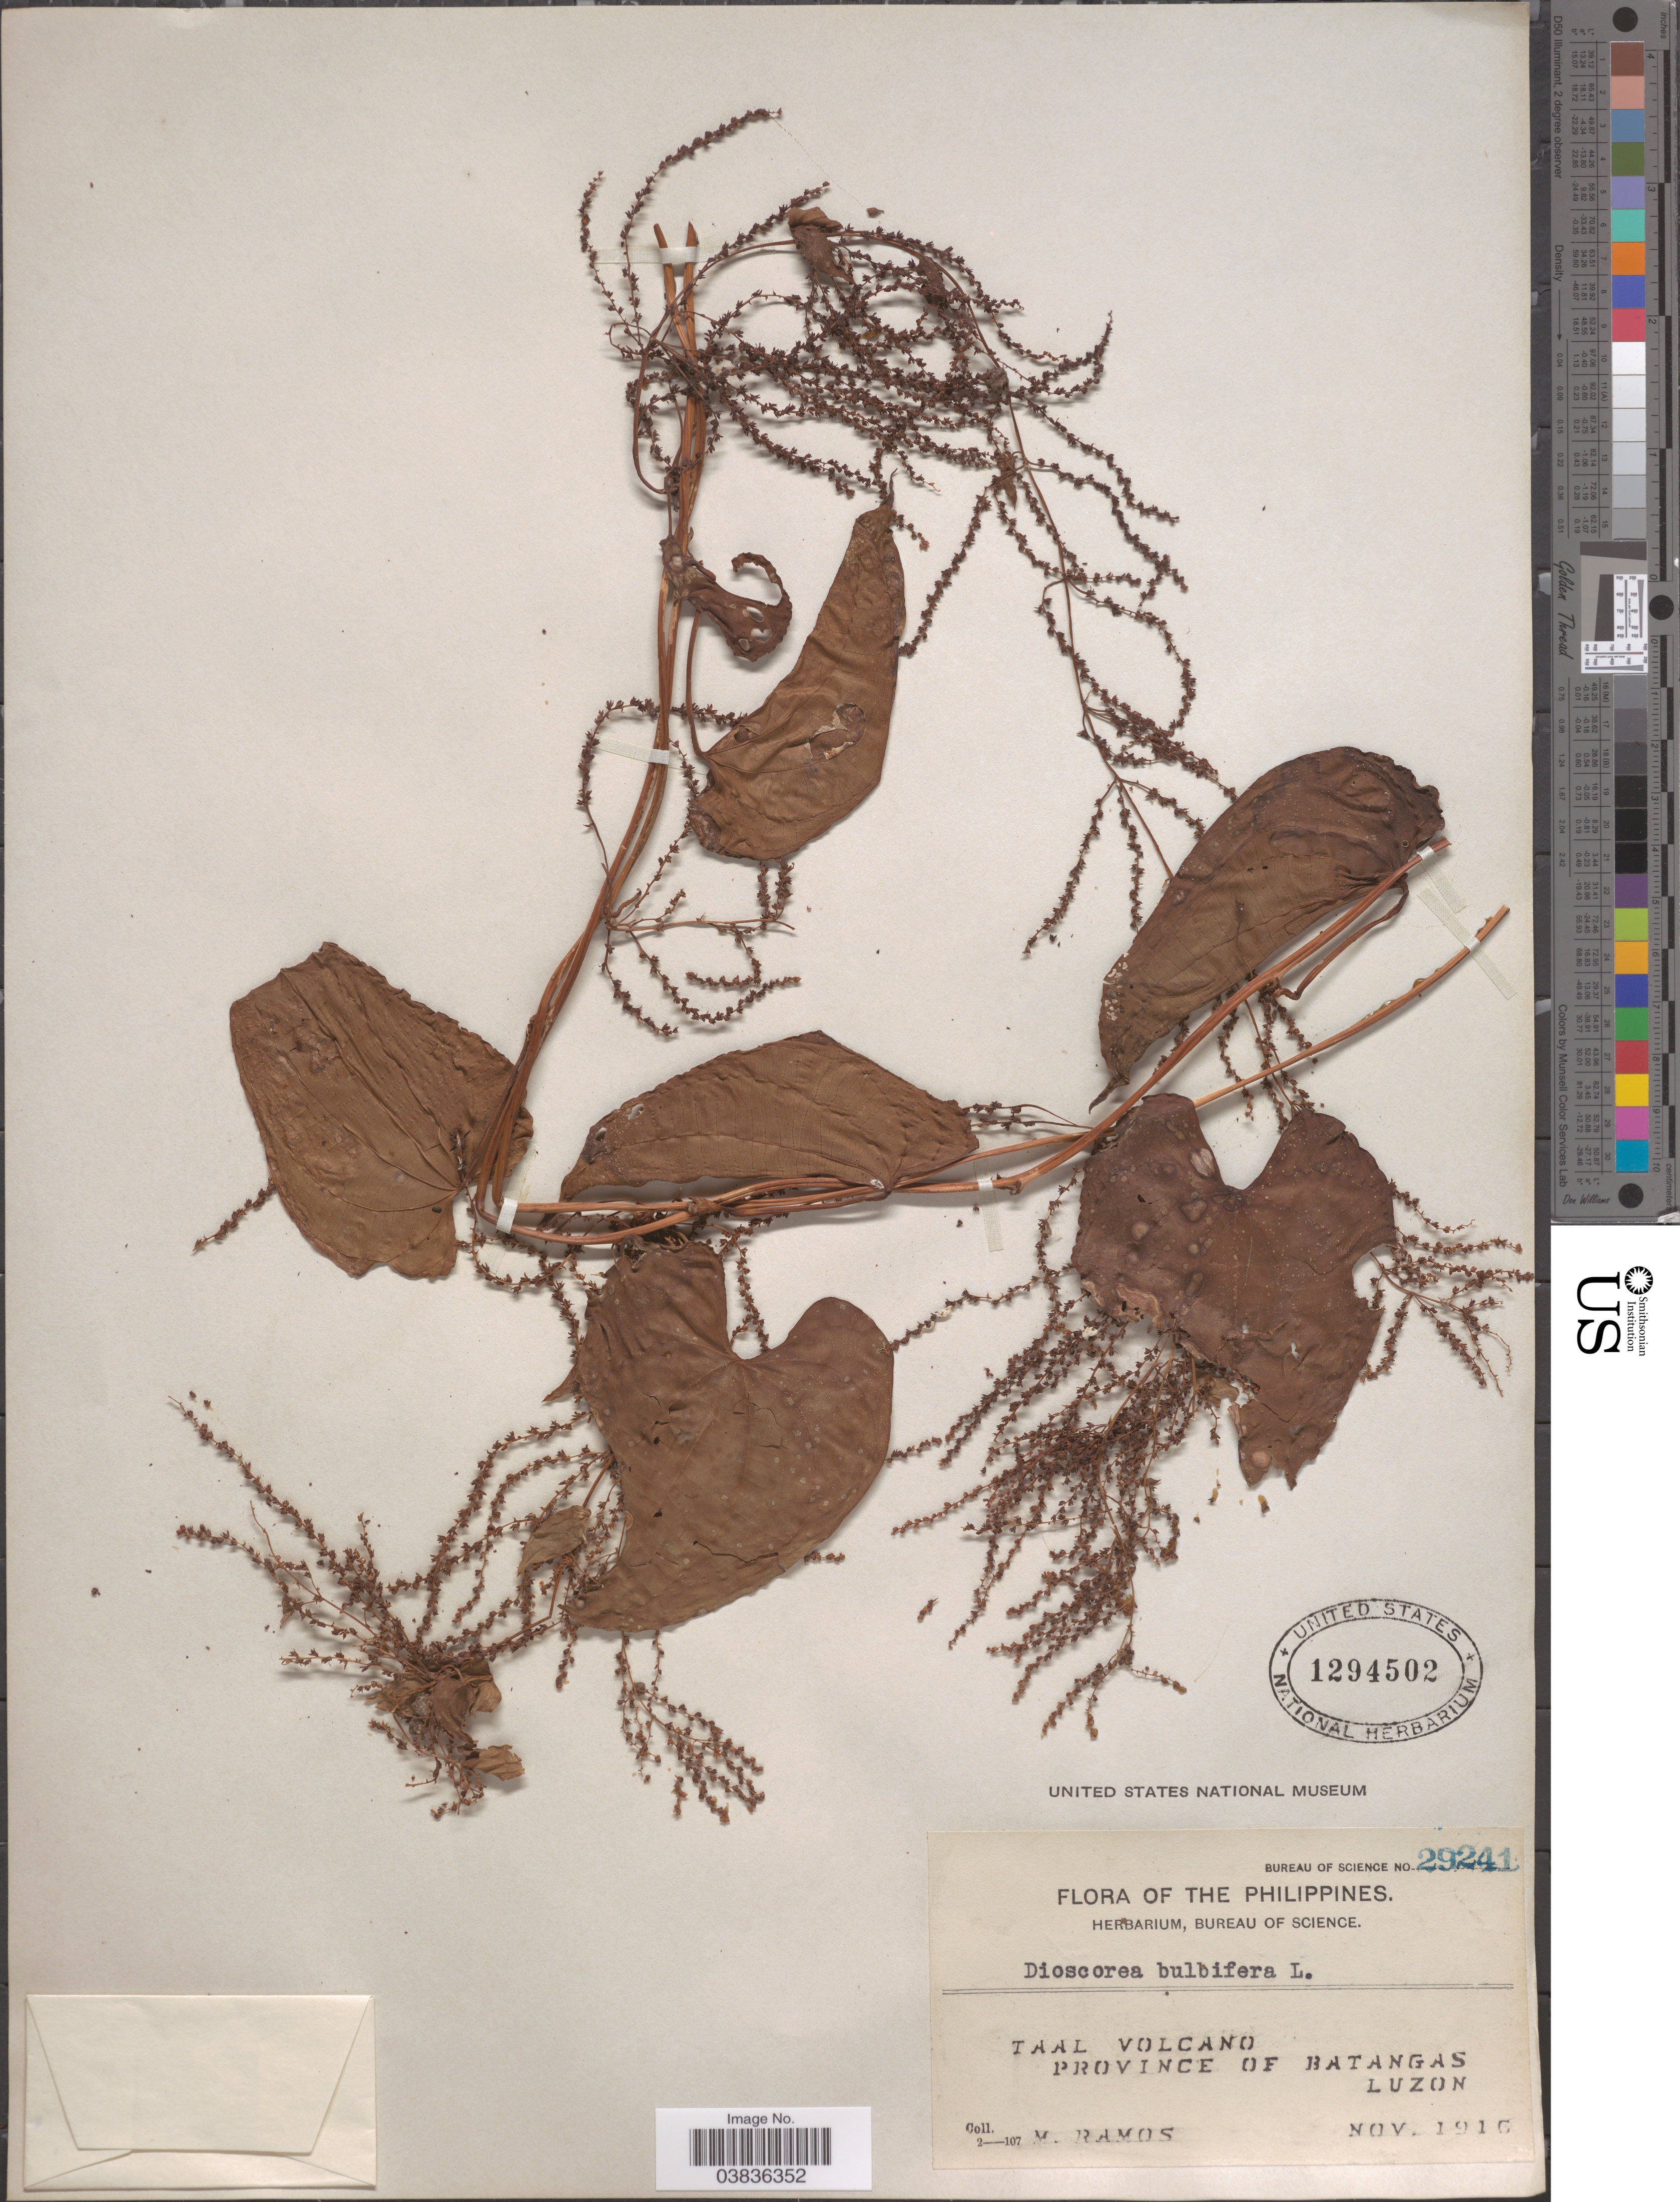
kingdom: Plantae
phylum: Tracheophyta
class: Liliopsida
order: Dioscoreales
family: Dioscoreaceae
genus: Dioscorea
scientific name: Dioscorea bulbifera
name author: L.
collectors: M. Ramos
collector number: Bureau of Science 29241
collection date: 1916-11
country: Philippines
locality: Taal Volcano. Province of Batangas. Luzon.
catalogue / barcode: US 1294502